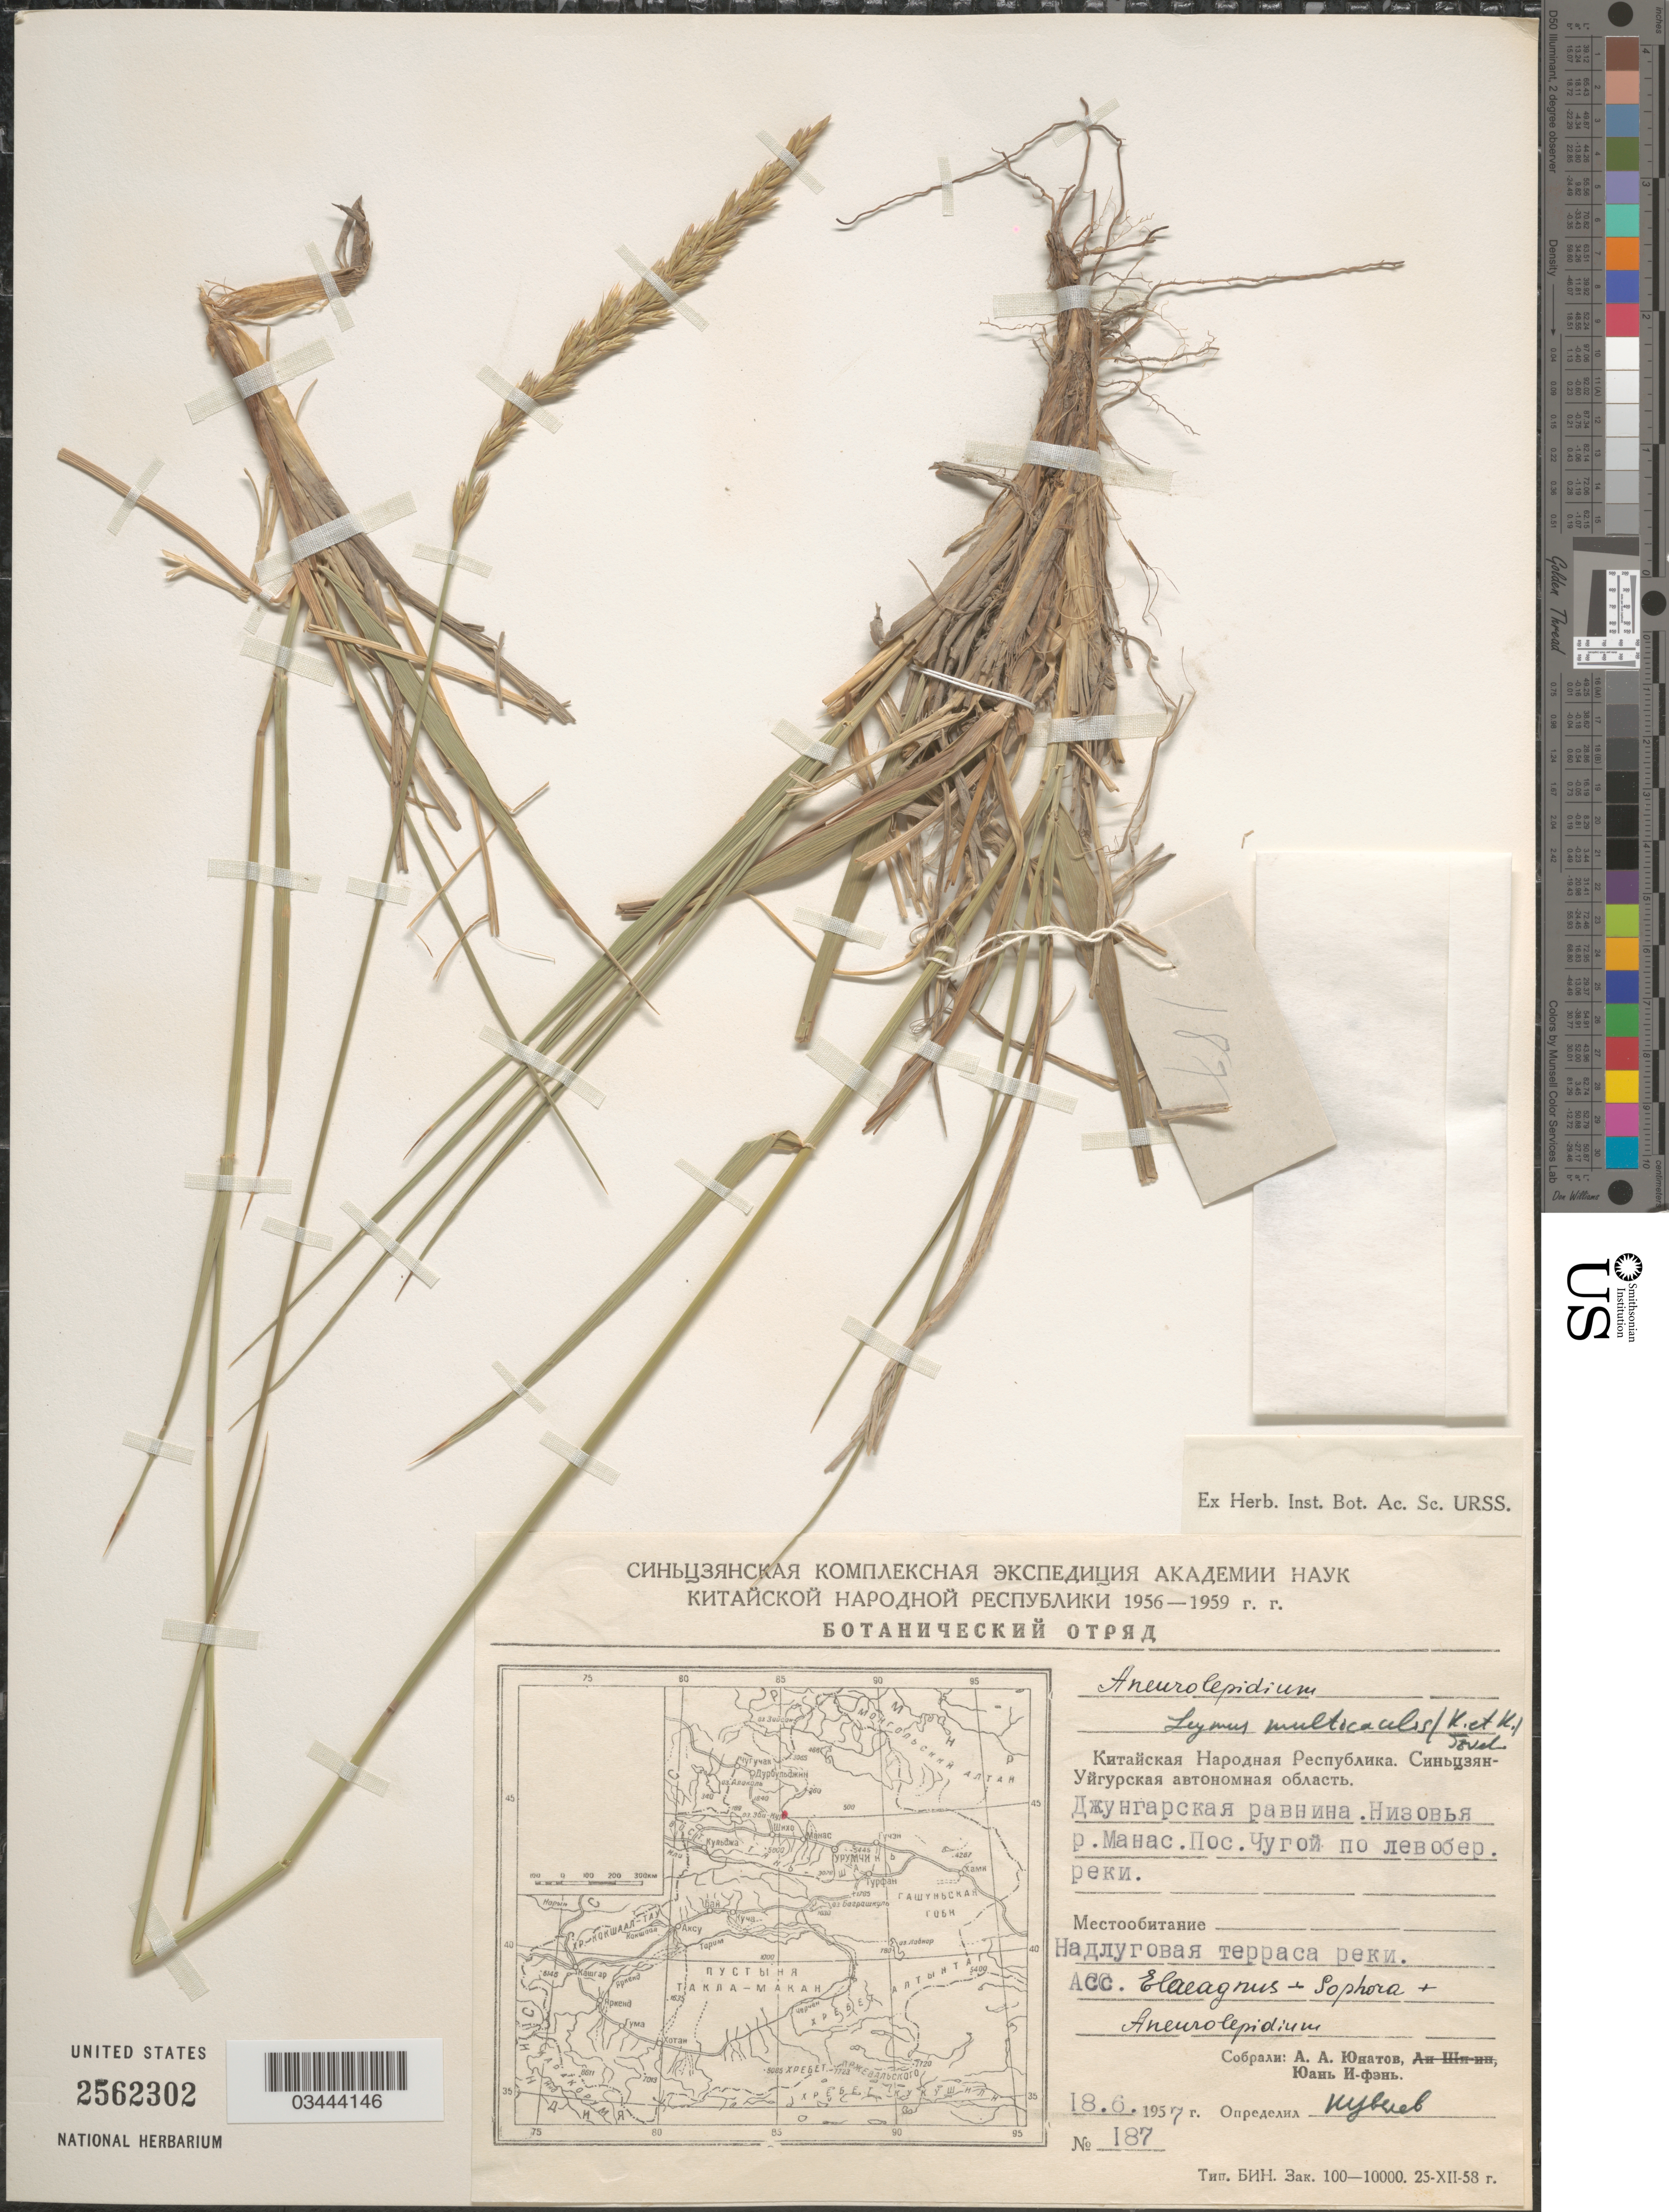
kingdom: Plantae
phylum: Tracheophyta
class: Liliopsida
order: Poales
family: Poaceae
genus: Leymus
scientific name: Leymus multicaulis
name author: (Kar. & Kir.) Tzvelev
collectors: A. Unatov & Yuan I-fen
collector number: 187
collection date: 1857-06-18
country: China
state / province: Xinjiang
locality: River Manas near village Chugoy, left shore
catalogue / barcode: US 2562302